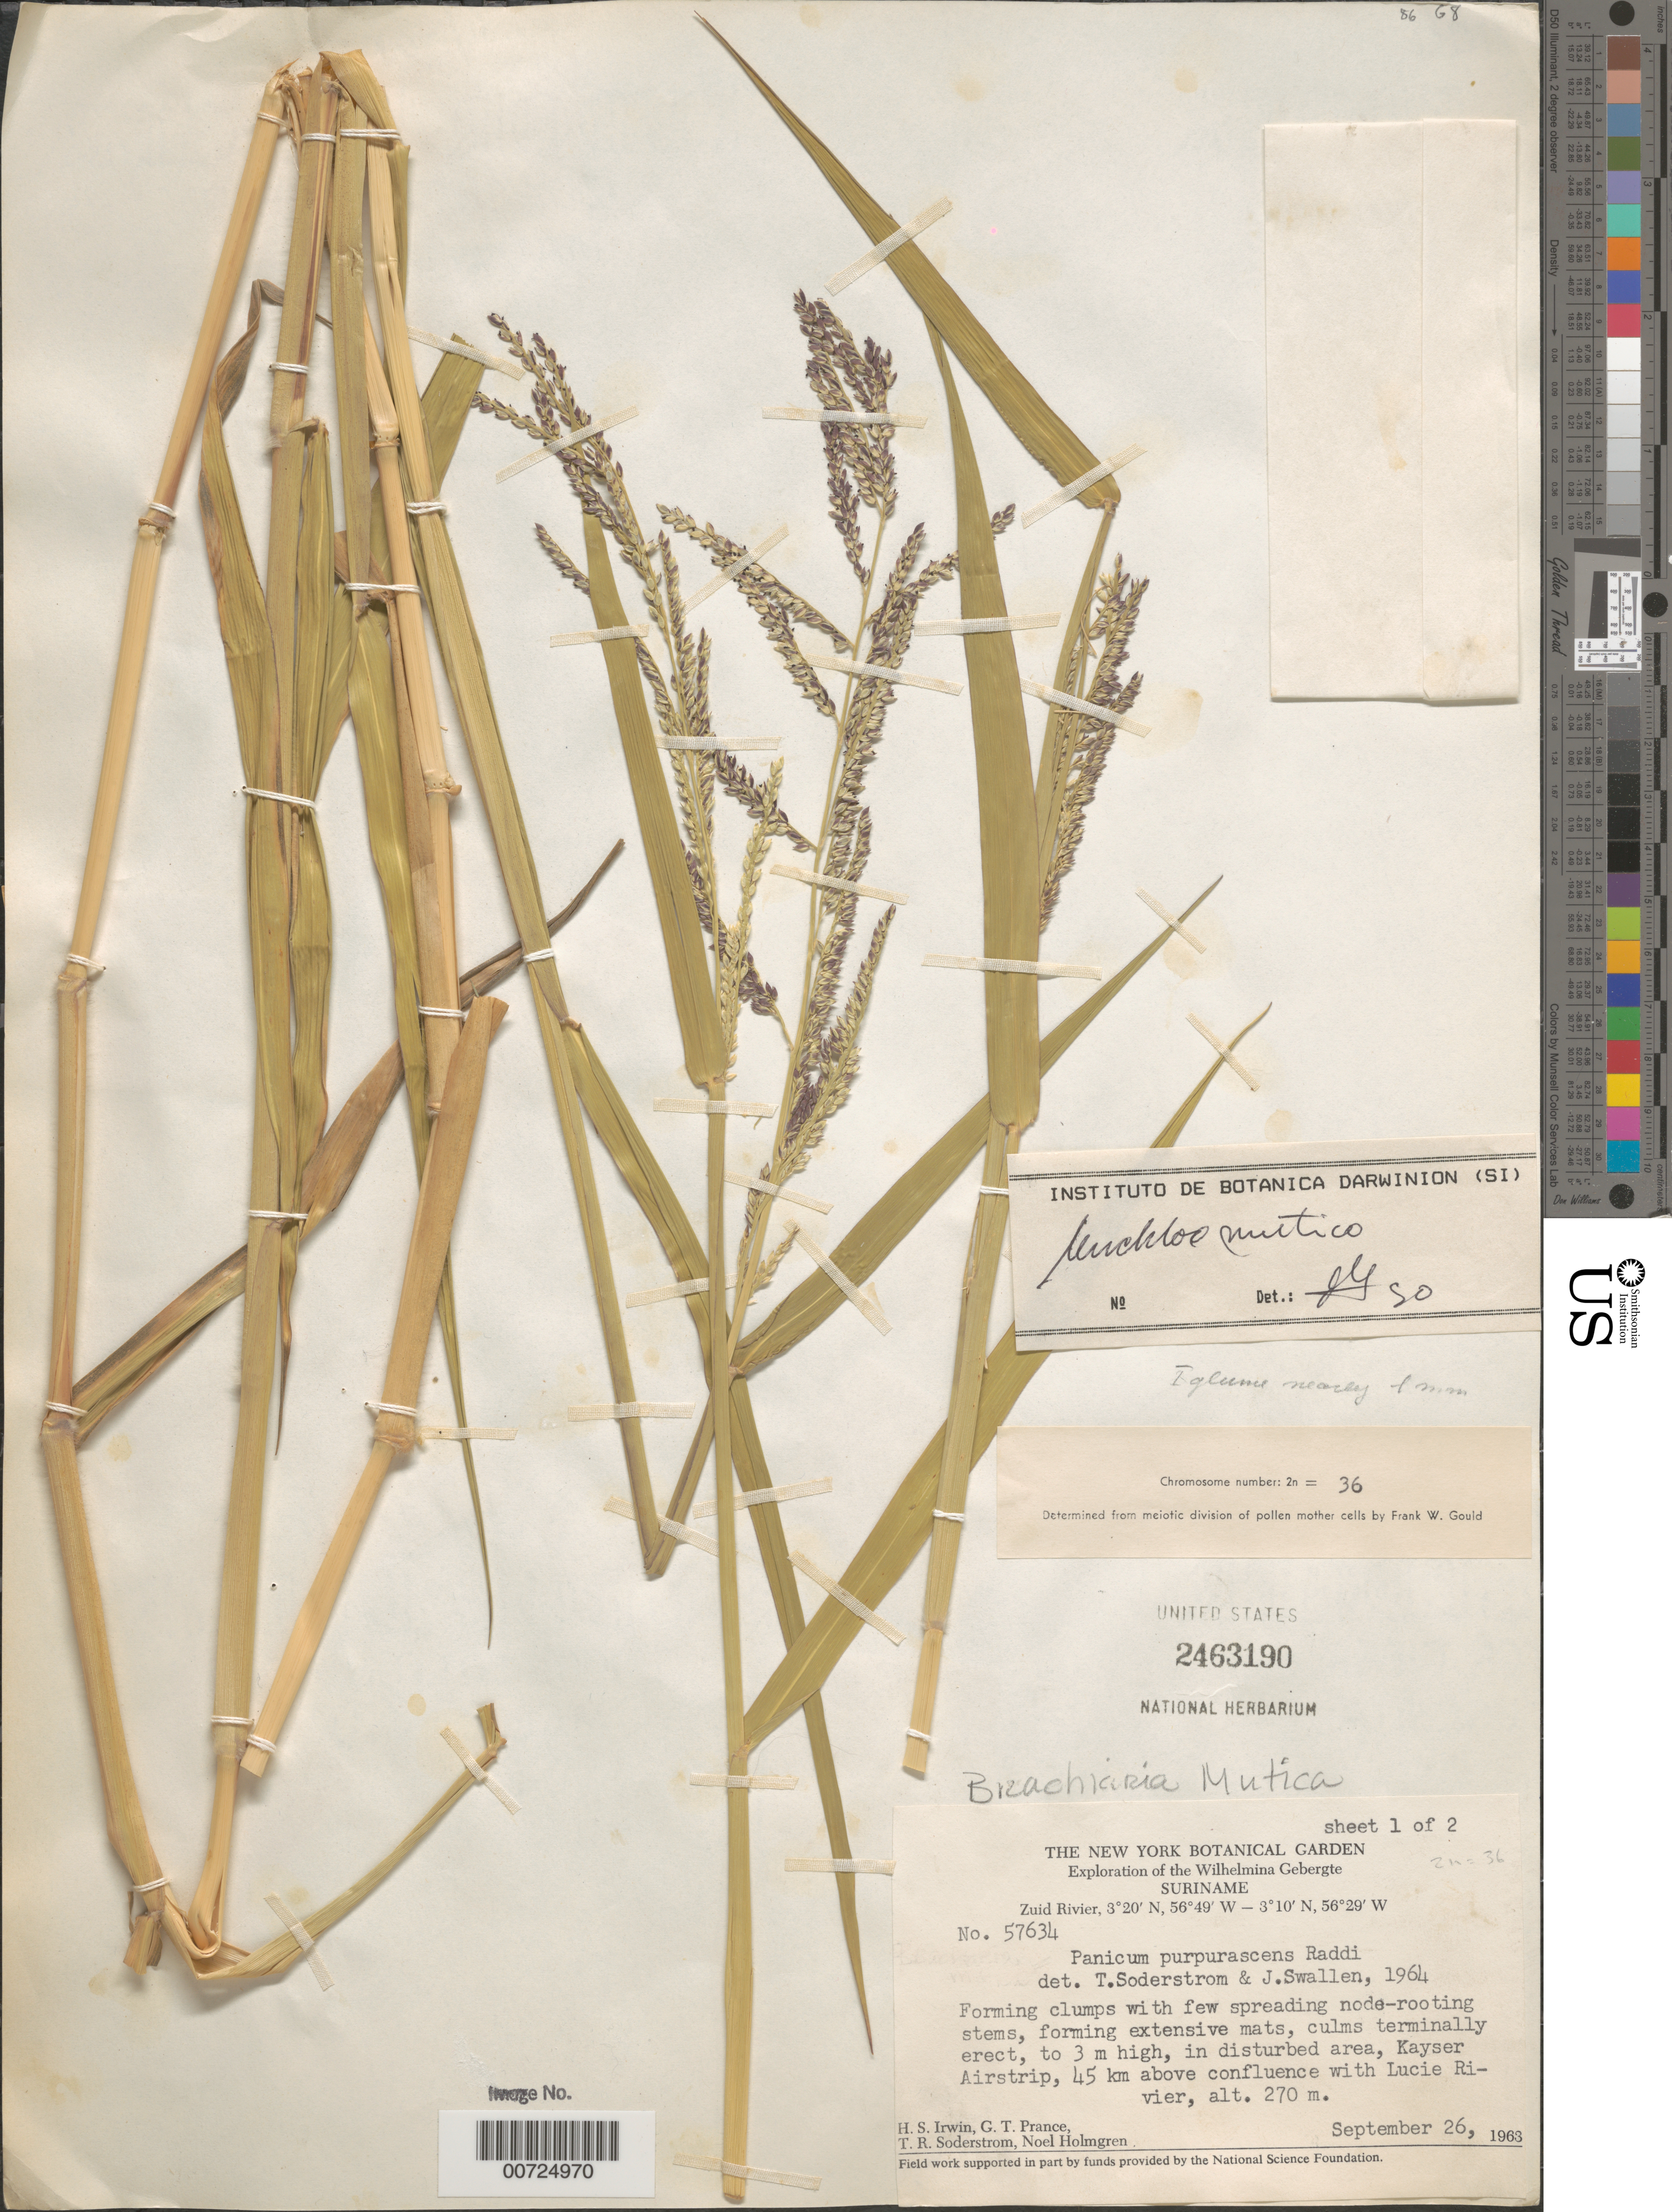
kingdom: Plantae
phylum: Tracheophyta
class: Liliopsida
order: Poales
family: Poaceae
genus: Urochloa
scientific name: Urochloa mutica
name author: (Forssk.) T.Q. Nguyen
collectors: H. Irwin, G. T. Prance, T. R. Soderstrom & N. H. Holmgren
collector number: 57634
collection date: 1963-09-26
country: Suriname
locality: Welhelmina Gebergte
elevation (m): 270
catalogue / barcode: US 2463190